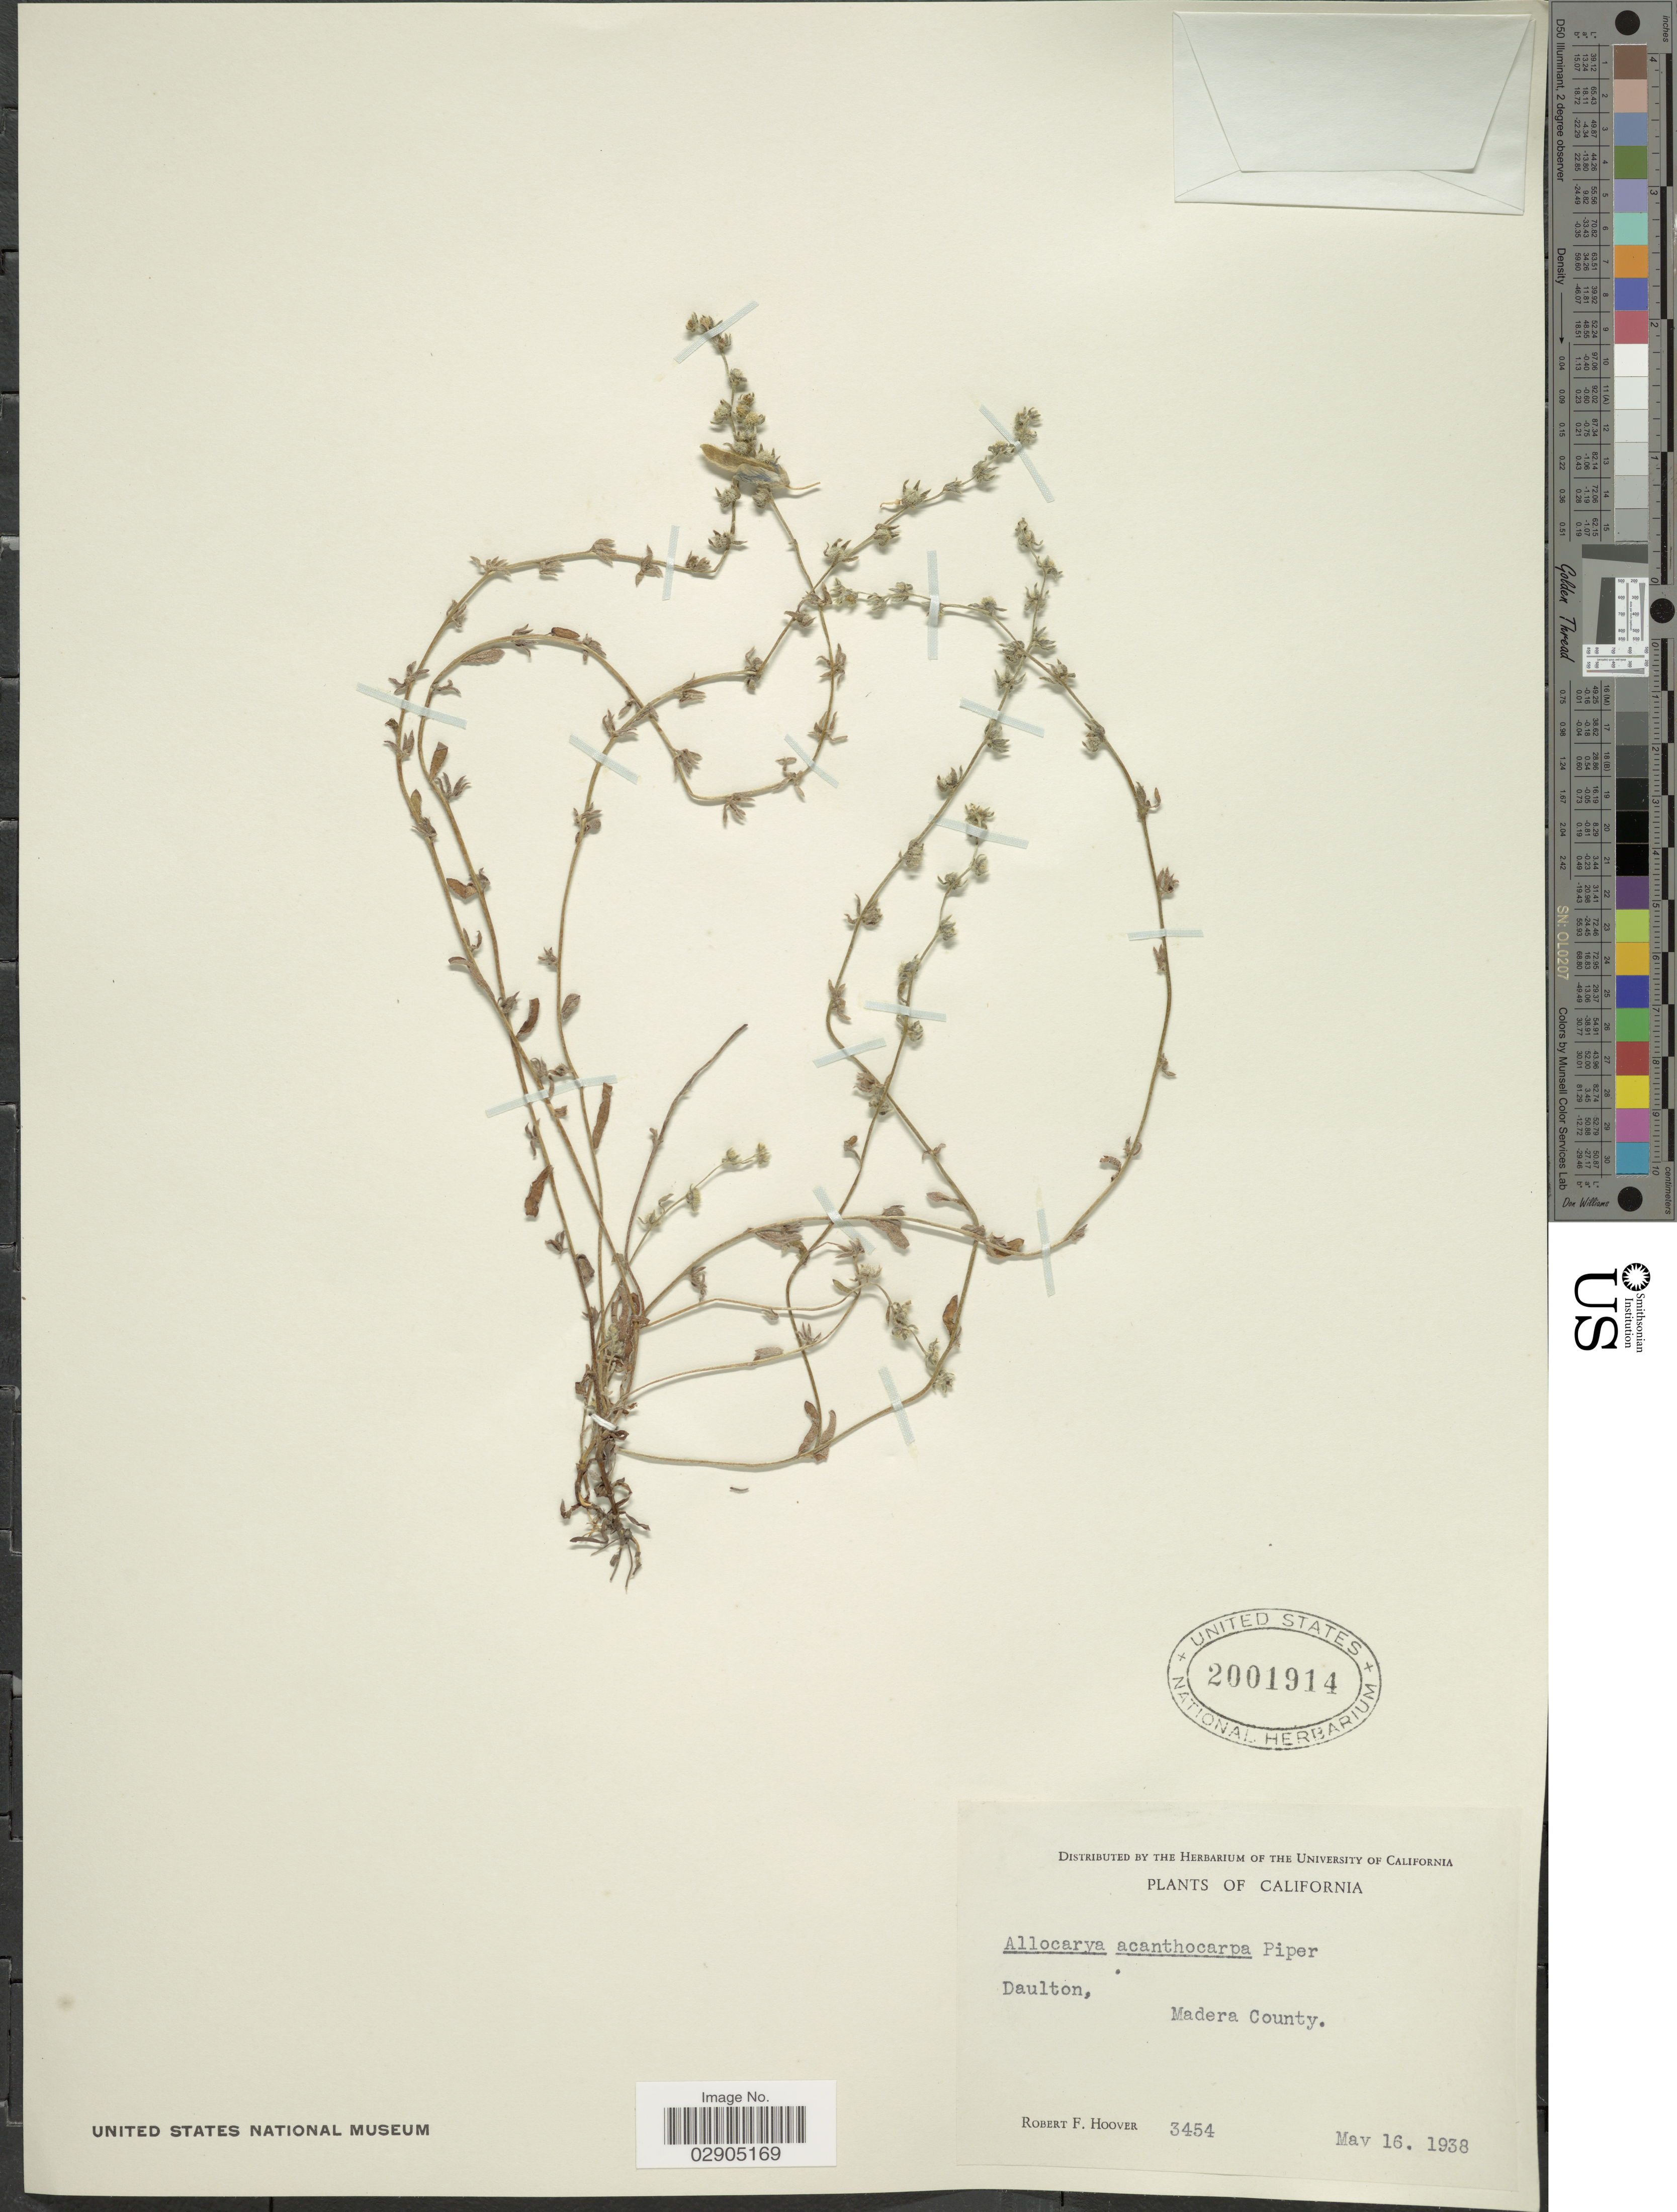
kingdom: Plantae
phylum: Tracheophyta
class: Magnoliopsida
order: Boraginales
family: Boraginaceae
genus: Allocarya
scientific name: Allocarya acanthocarpa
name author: Piper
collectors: R. F. Hoover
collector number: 3454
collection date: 1938-05-16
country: United States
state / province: California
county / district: Madera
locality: Daulton, Madera County.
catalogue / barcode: US 2001914